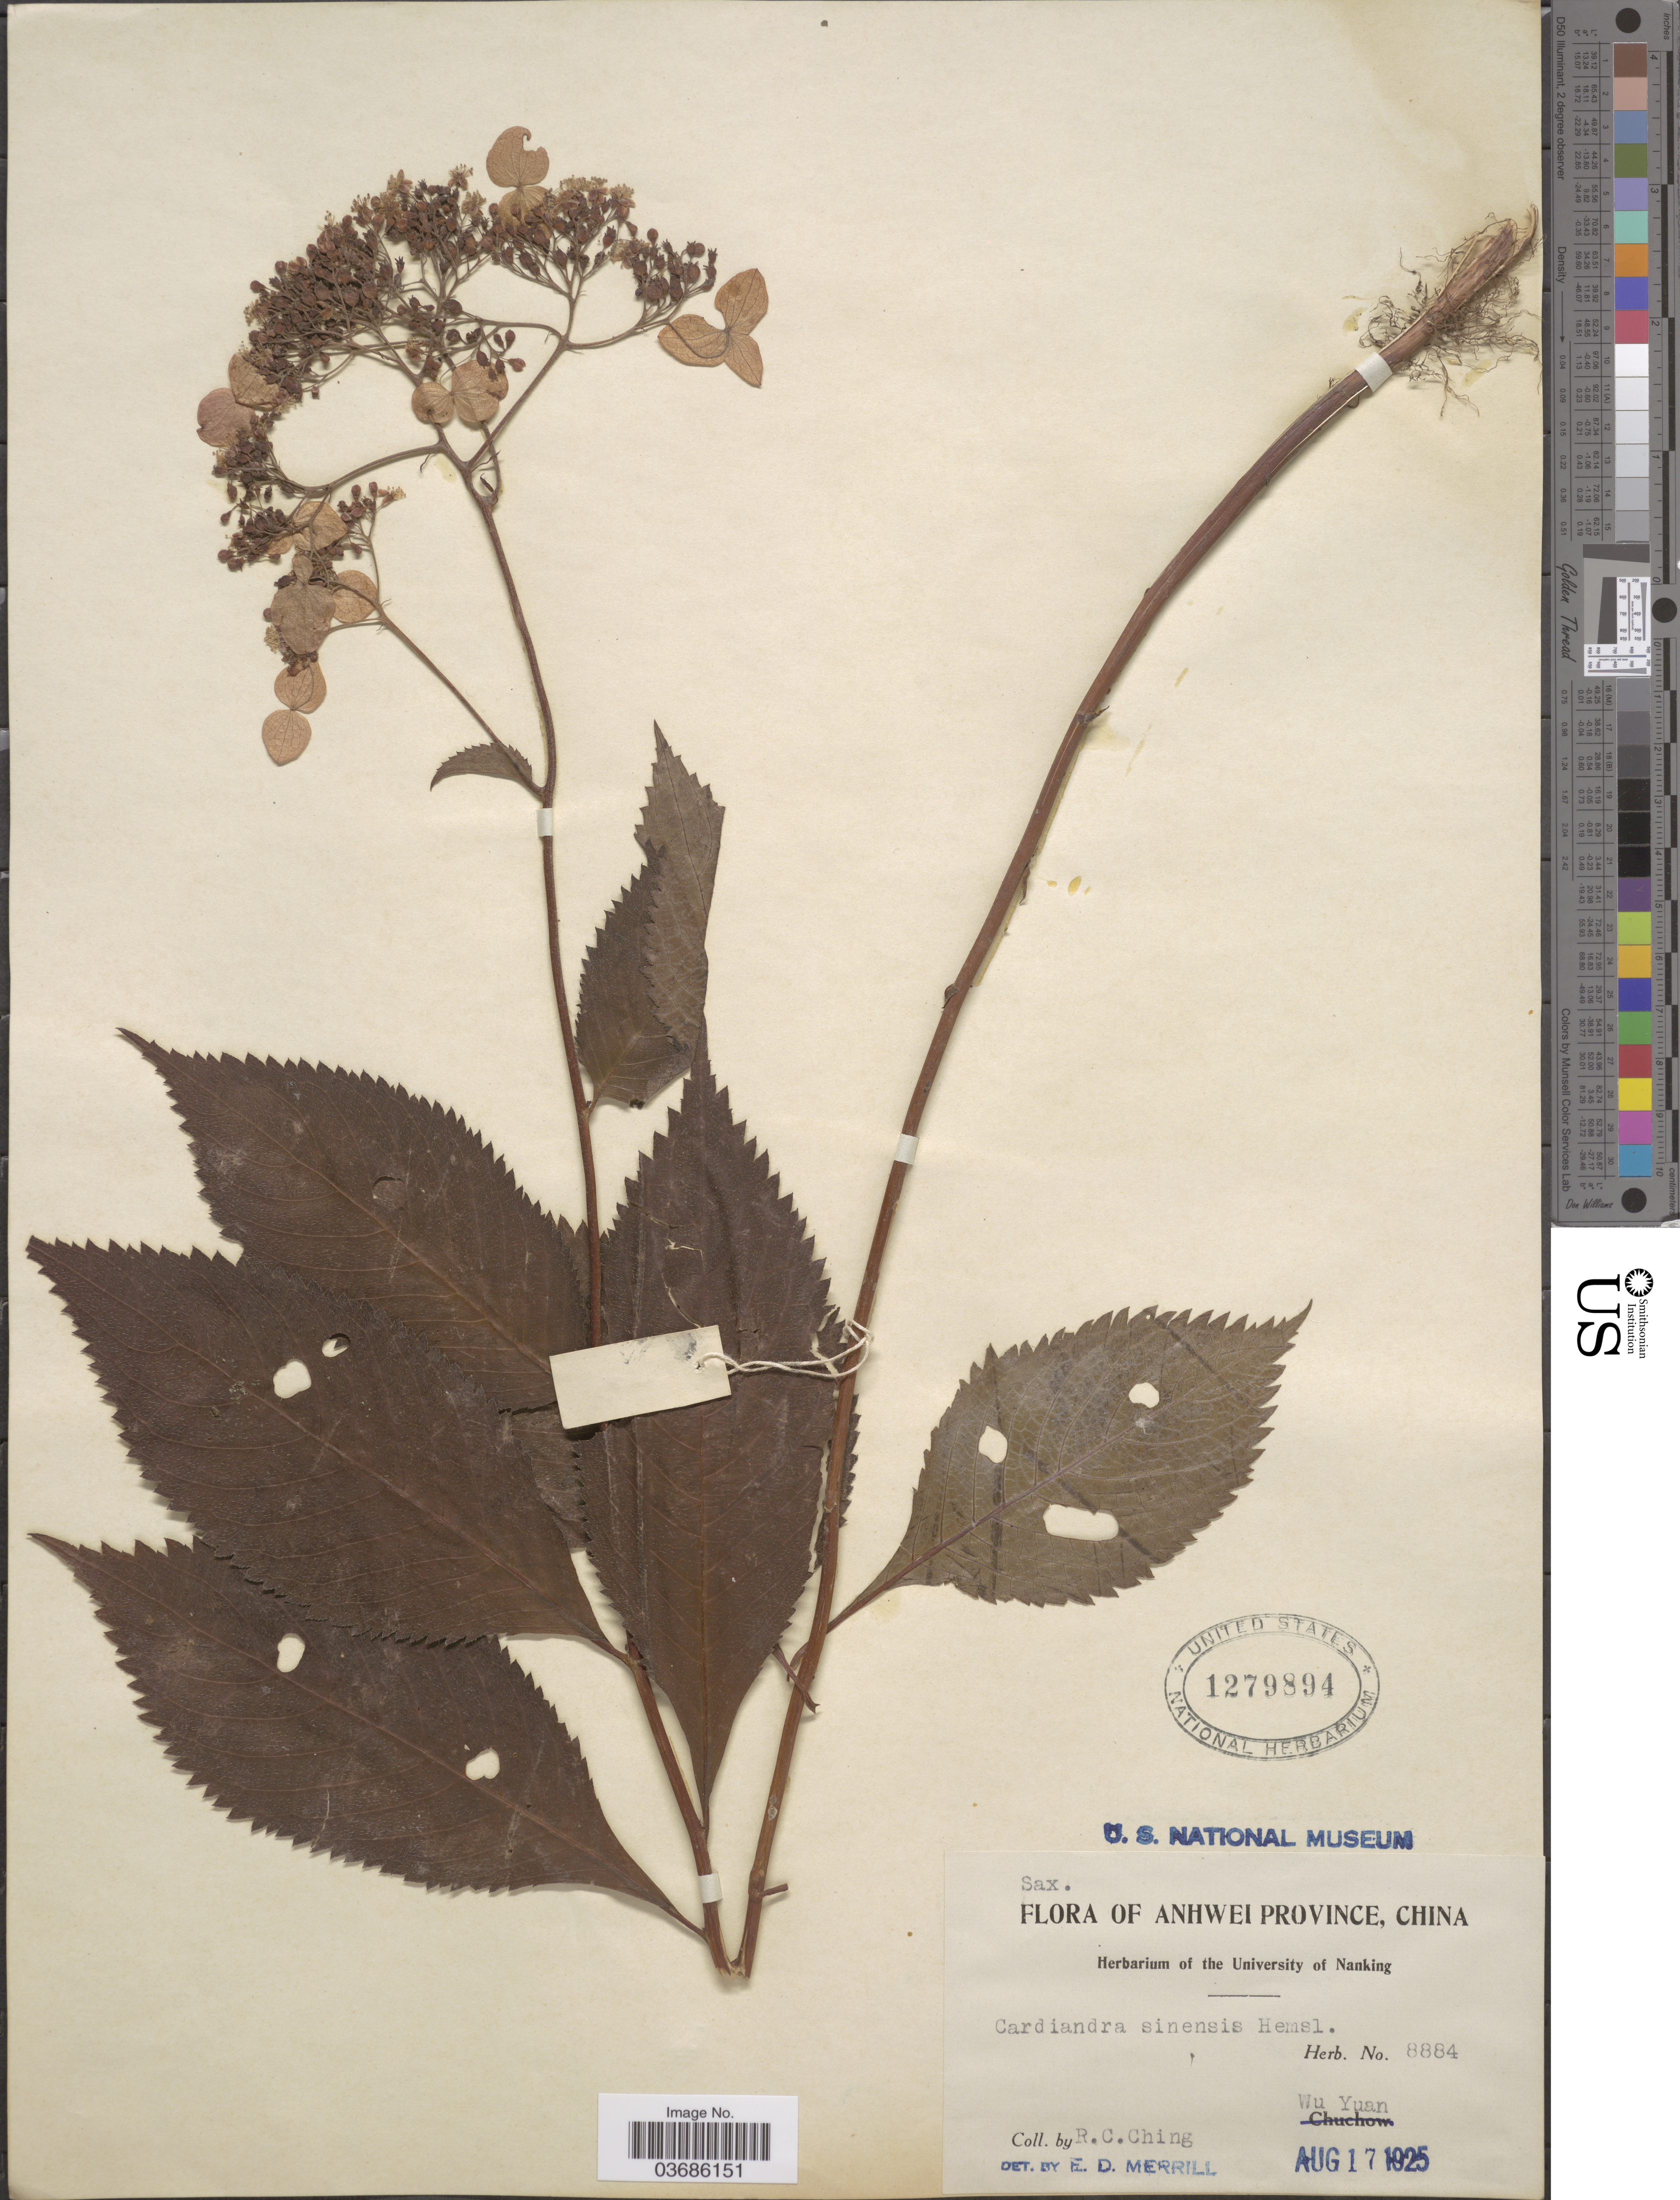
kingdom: Plantae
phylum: Tracheophyta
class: Magnoliopsida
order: Cornales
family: Hydrangeaceae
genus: Hydrangea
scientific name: Hydrangea moellendorffii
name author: Hance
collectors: R. C. Ching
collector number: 8884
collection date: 1925-08-17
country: China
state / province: Anhui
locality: Anhwei Province. Wu Yuan.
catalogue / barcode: US 1279894